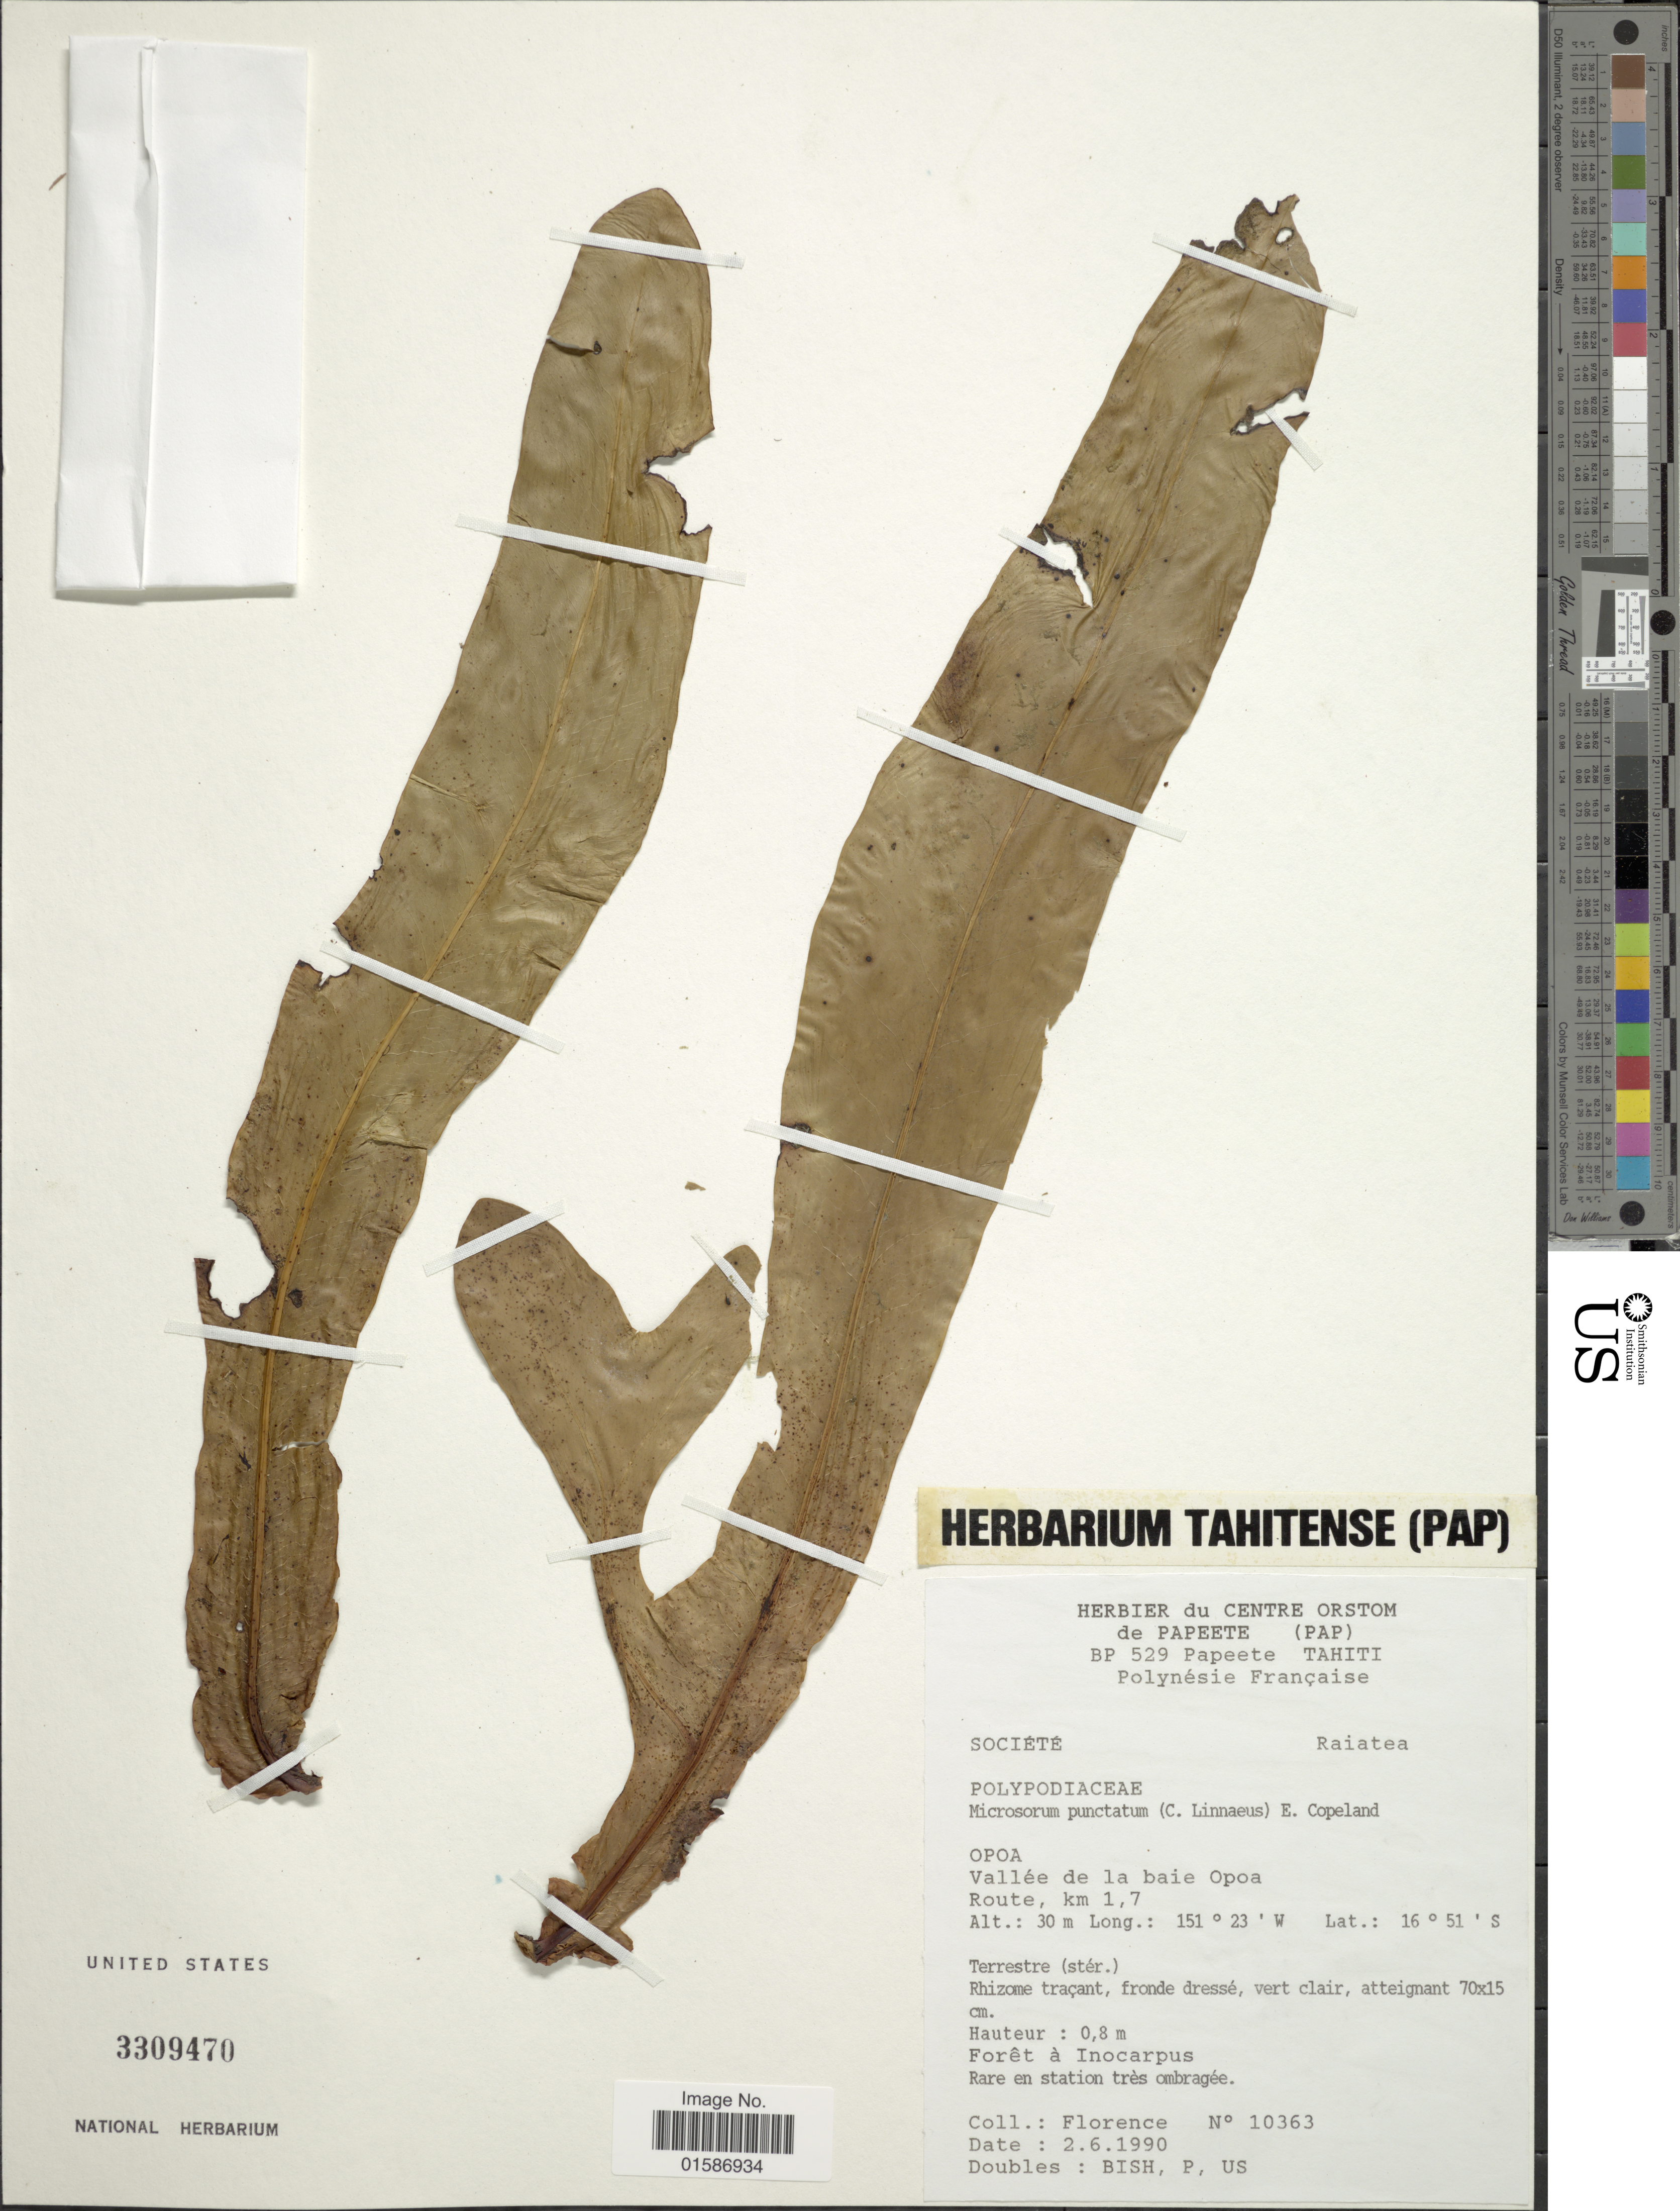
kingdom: Plantae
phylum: Tracheophyta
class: Polypodiopsida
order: Polypodiales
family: Polypodiaceae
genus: Microsorum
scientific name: Microsorum punctatum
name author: (L.) Copel.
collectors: -. Florence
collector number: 10363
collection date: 1990-06-02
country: French Polynesia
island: Tahiti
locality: Tahiti, Opoa, Vallée de la baie Opoa, Route, km 1,7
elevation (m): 30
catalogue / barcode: US 3309470